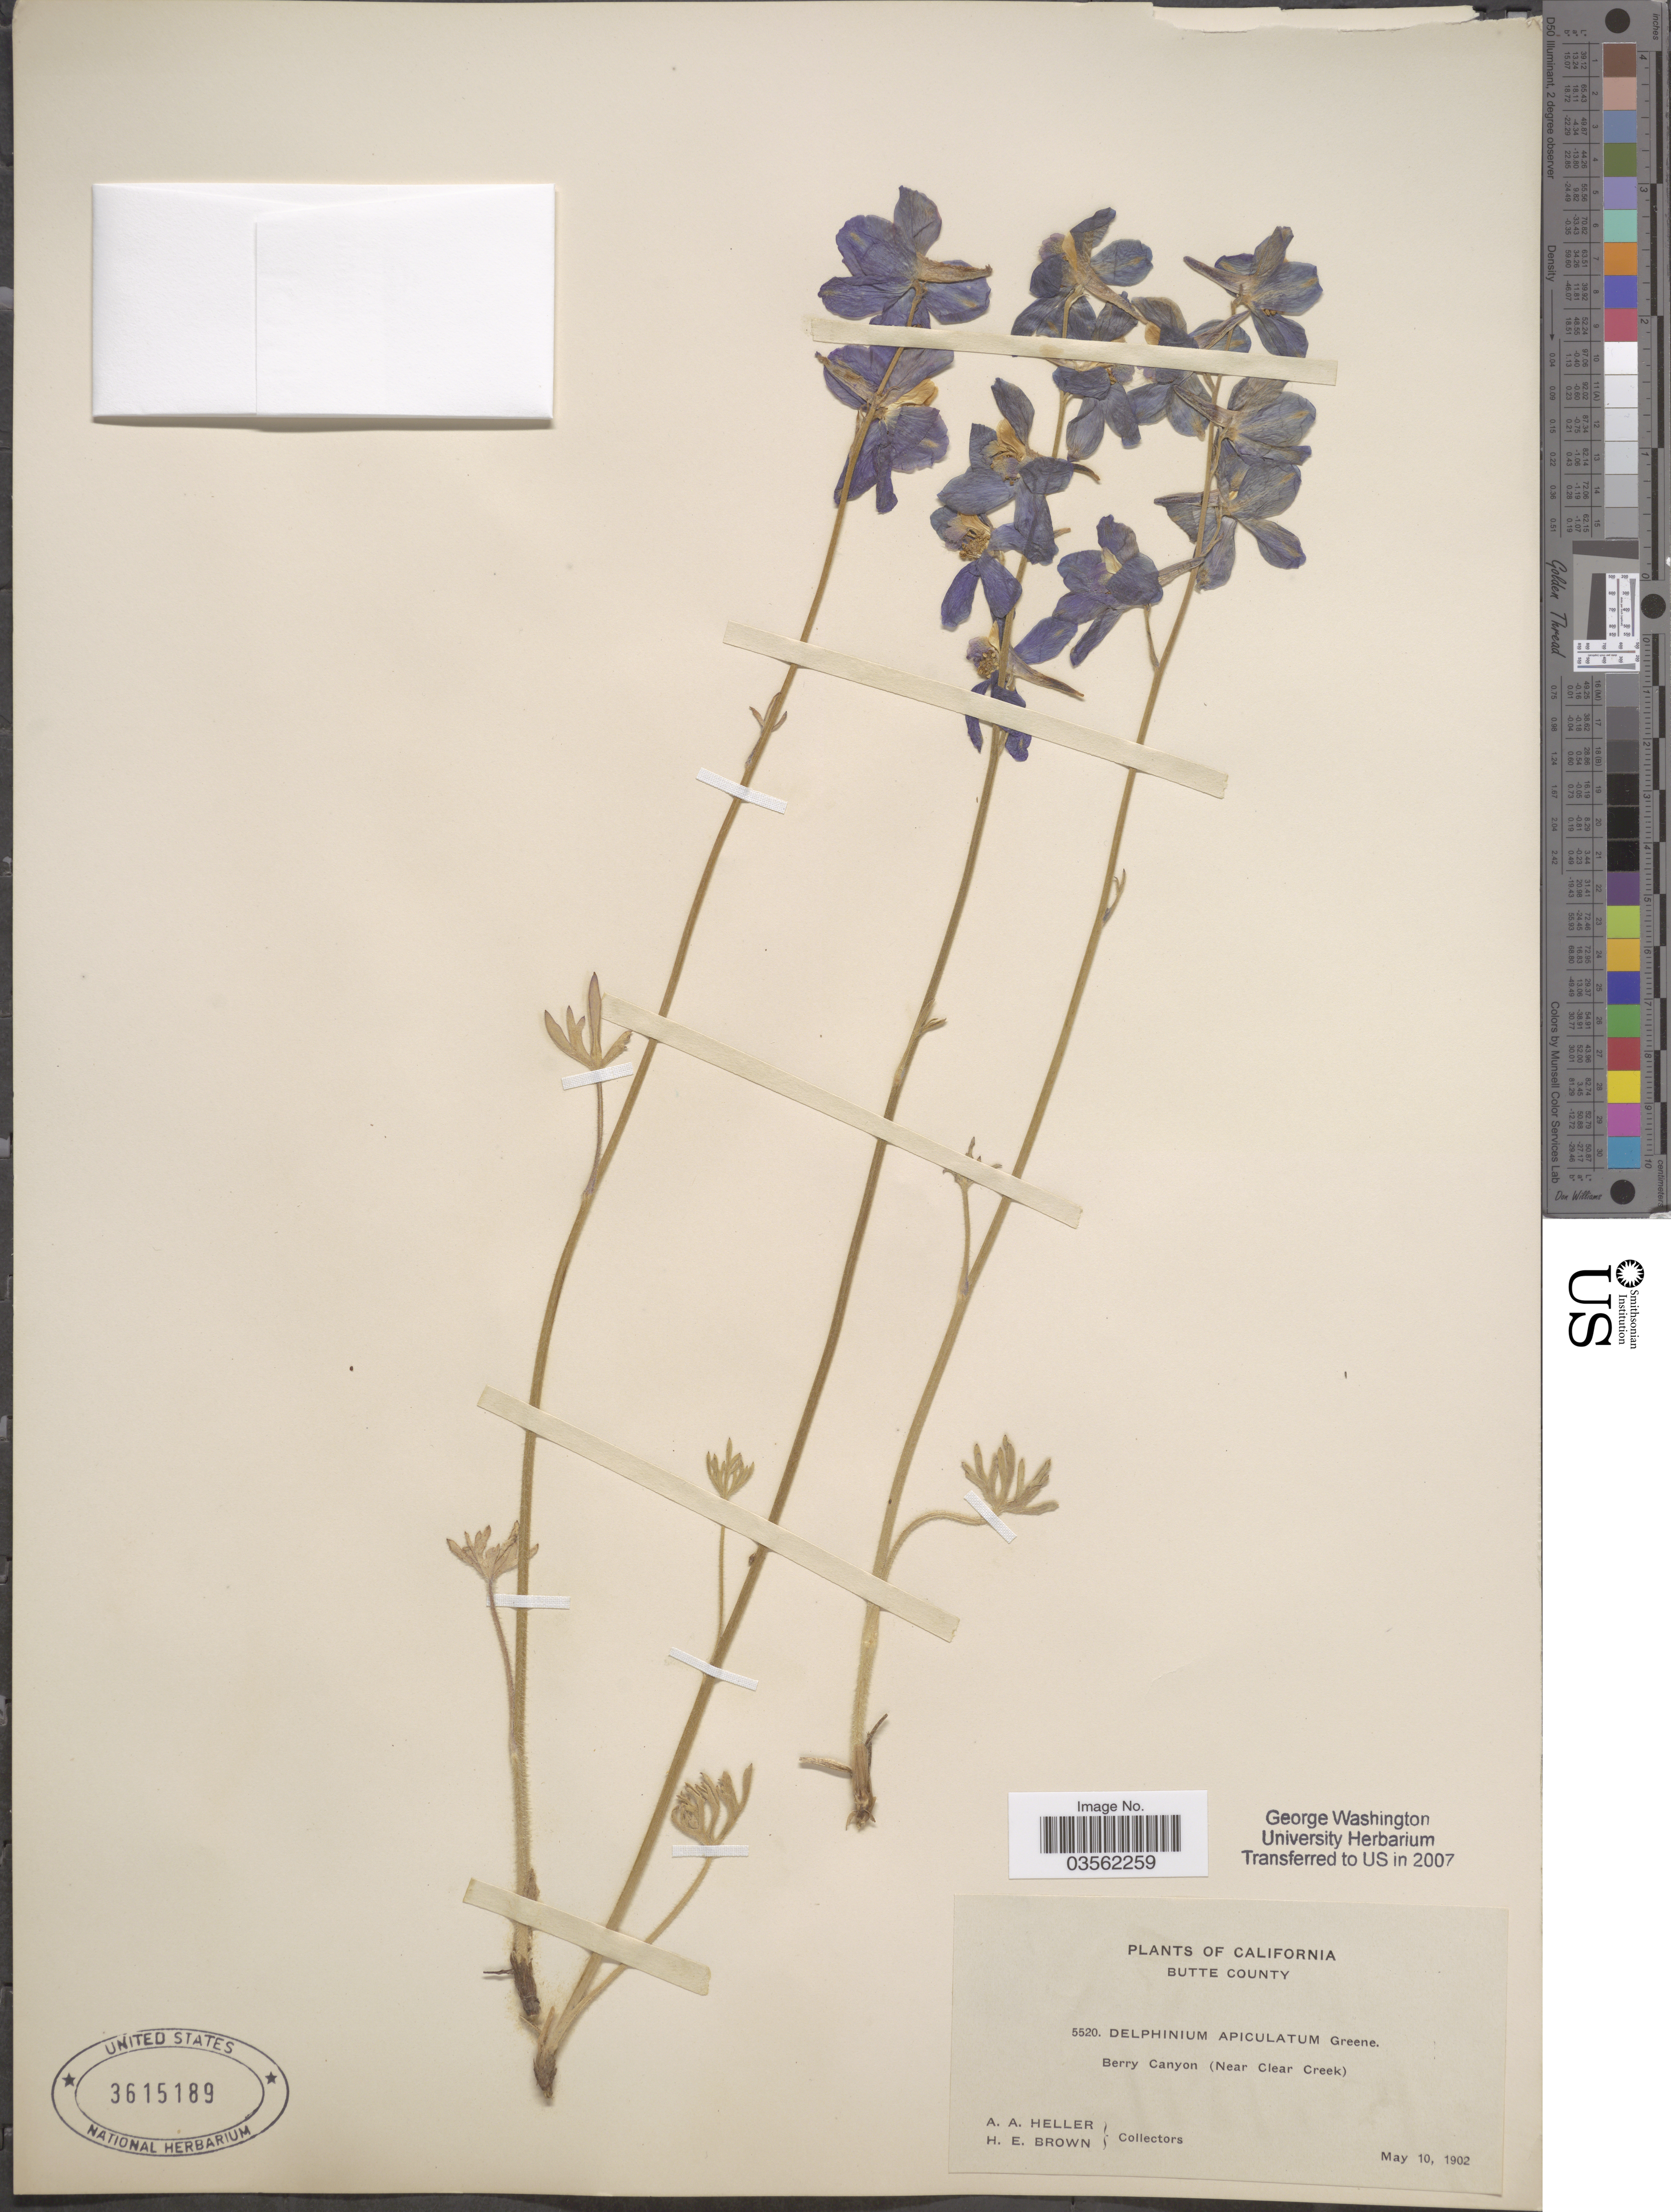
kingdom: Plantae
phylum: Tracheophyta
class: Magnoliopsida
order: Ranunculales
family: Ranunculaceae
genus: Delphinium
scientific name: Delphinium andersonii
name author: A. Gray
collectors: A. A. Heller & H. E. Brown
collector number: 5520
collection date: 1902-05-10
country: United States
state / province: California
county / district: Butte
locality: Butte County. Berry Canyon (Near Clear Creek).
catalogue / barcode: US 3615189